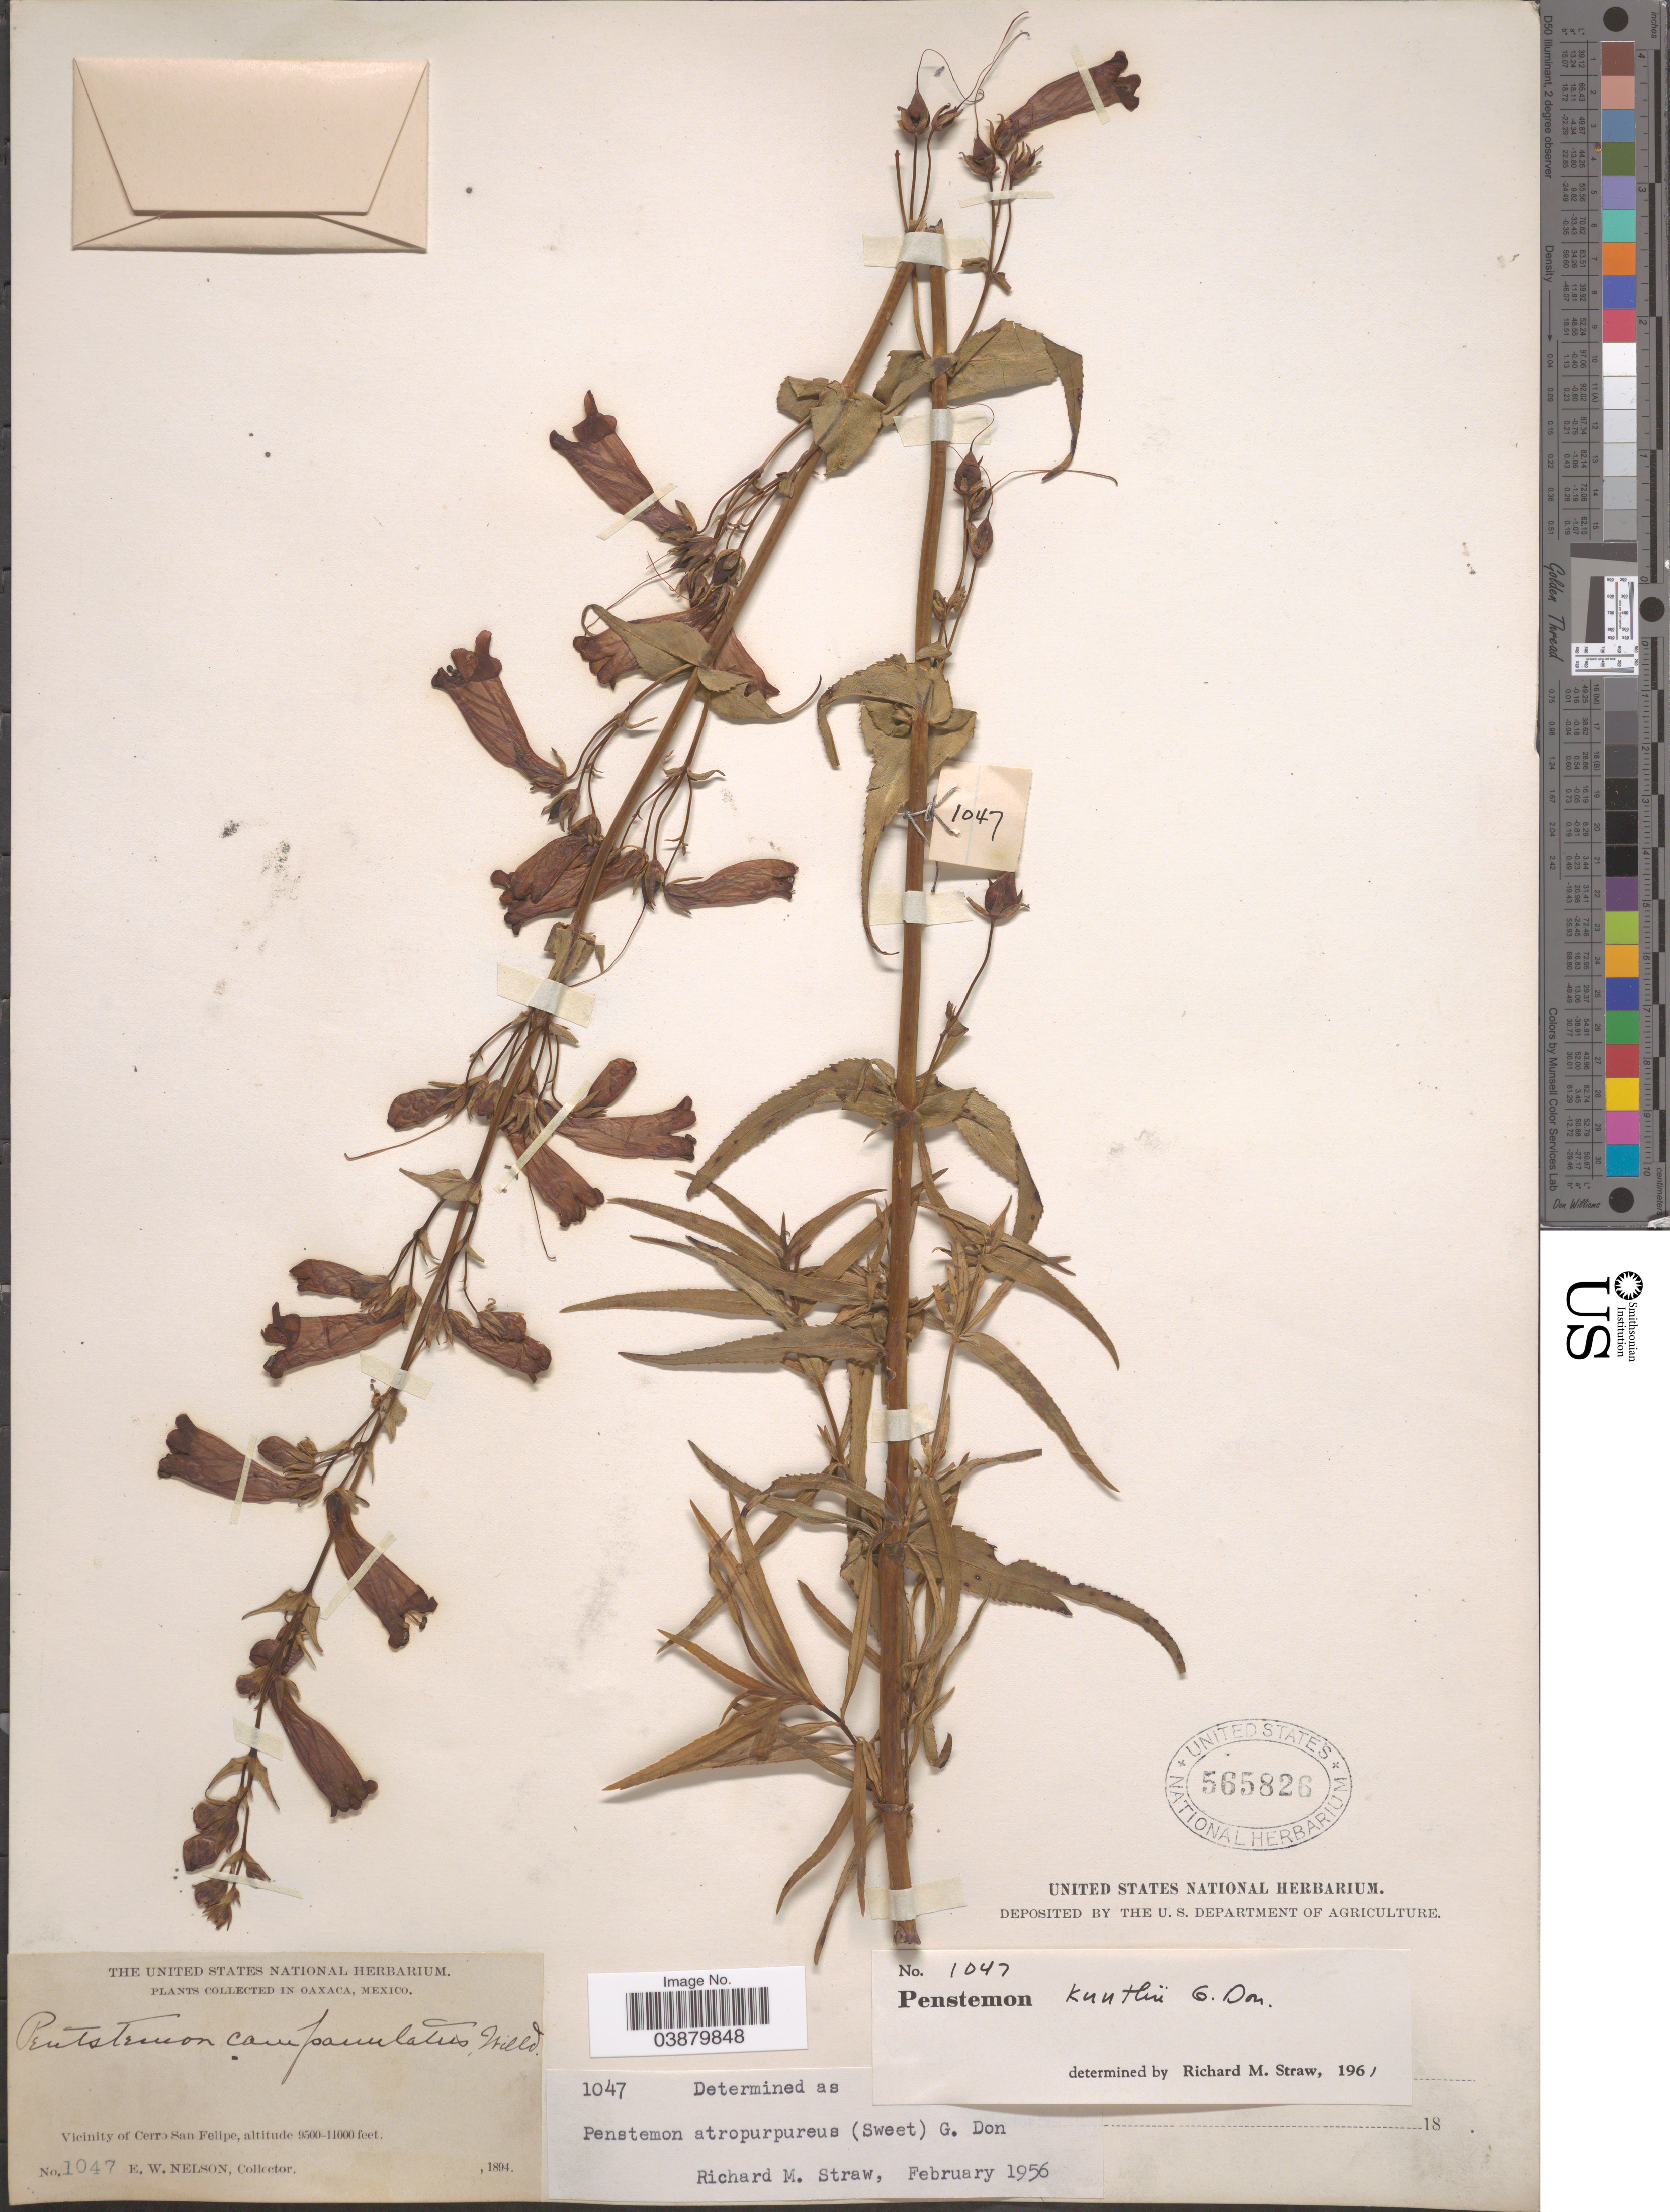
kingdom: Plantae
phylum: Tracheophyta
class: Magnoliopsida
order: Lamiales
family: Plantaginaceae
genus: Penstemon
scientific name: Penstemon kunthii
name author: G. Don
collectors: E. W. Nelson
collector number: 1047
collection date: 1894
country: Mexico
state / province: Oaxaca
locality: Vicinity of Cerro San Felipe.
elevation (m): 2896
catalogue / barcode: US 565826